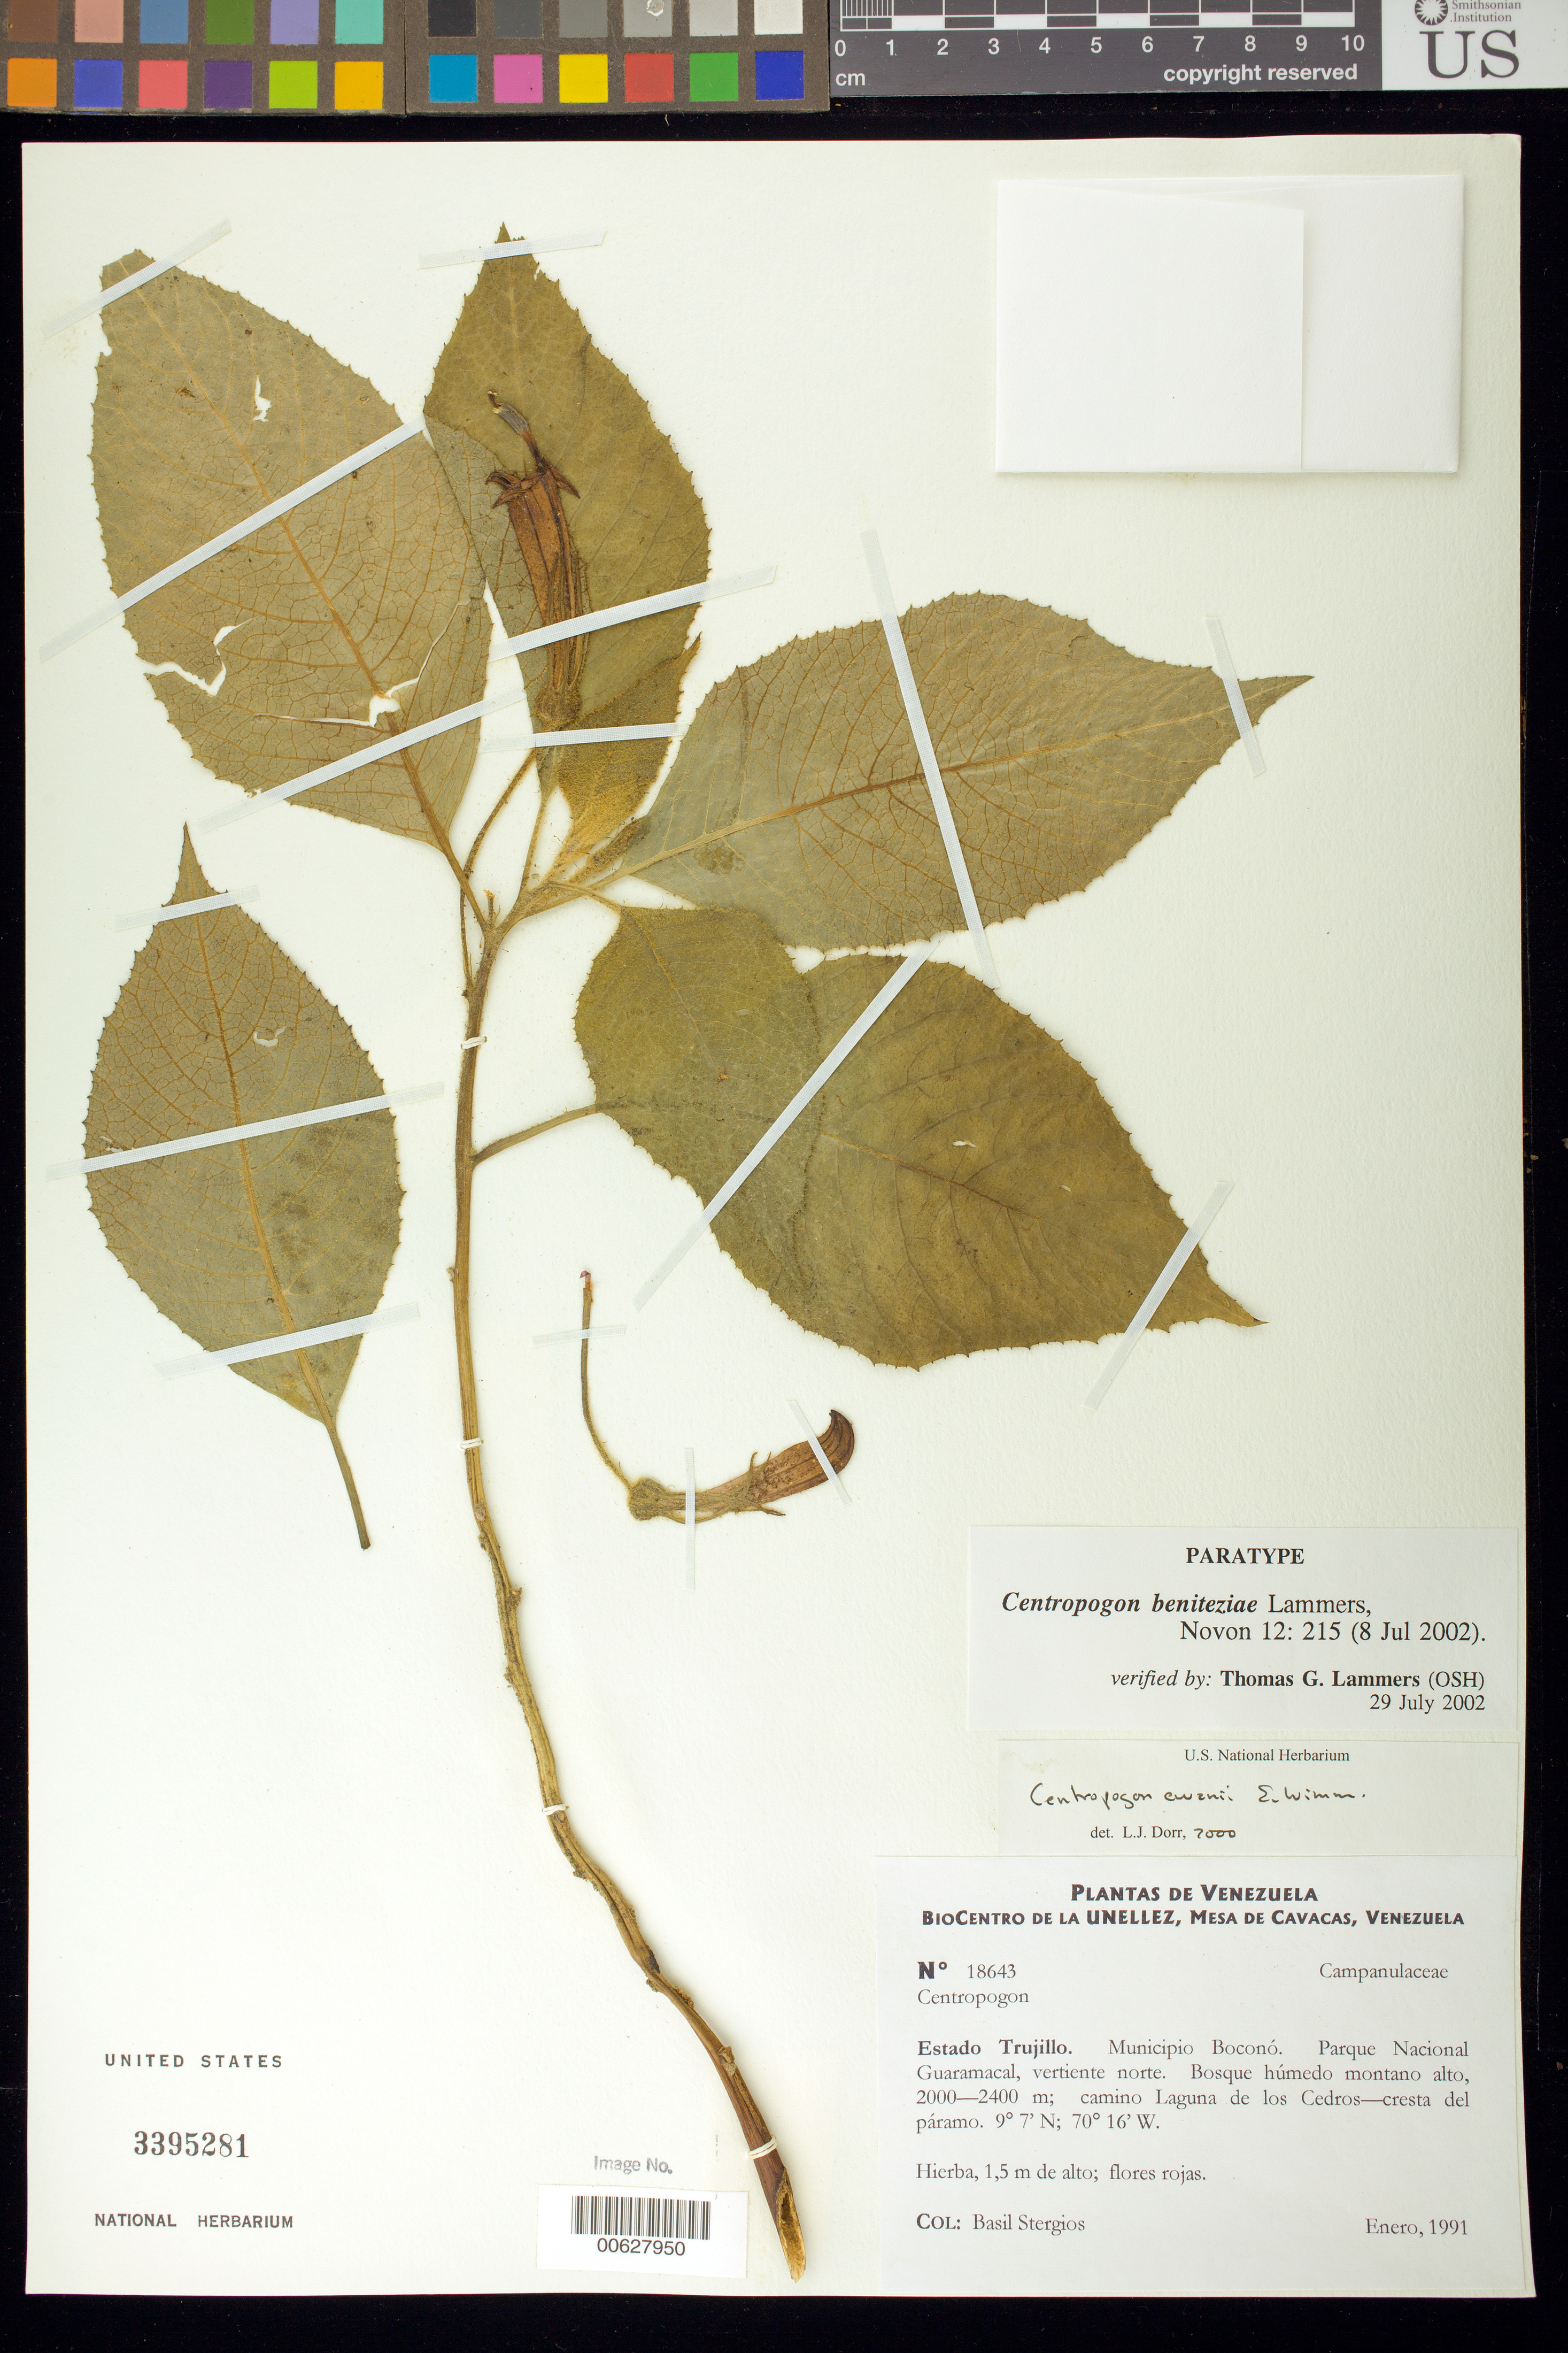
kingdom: Plantae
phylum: Tracheophyta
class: Magnoliopsida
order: Asterales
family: Campanulaceae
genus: Centropogon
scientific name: Centropogon sp.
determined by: Dorr, L. J., (BOT), Smithsonian Institution - National Museum of Natural History (UNITED STATES)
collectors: B. G. Stergios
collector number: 18643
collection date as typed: Jan 1991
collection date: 1991-01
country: Venezuela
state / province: Trujillo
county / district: Boconó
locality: Parque Nacional Guaramacal, vertiente N, camino laguna de los Cedros-cresta del páramo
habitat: Bosque húmedo montano alto.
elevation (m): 2000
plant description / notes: PORT, US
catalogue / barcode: US 3395281